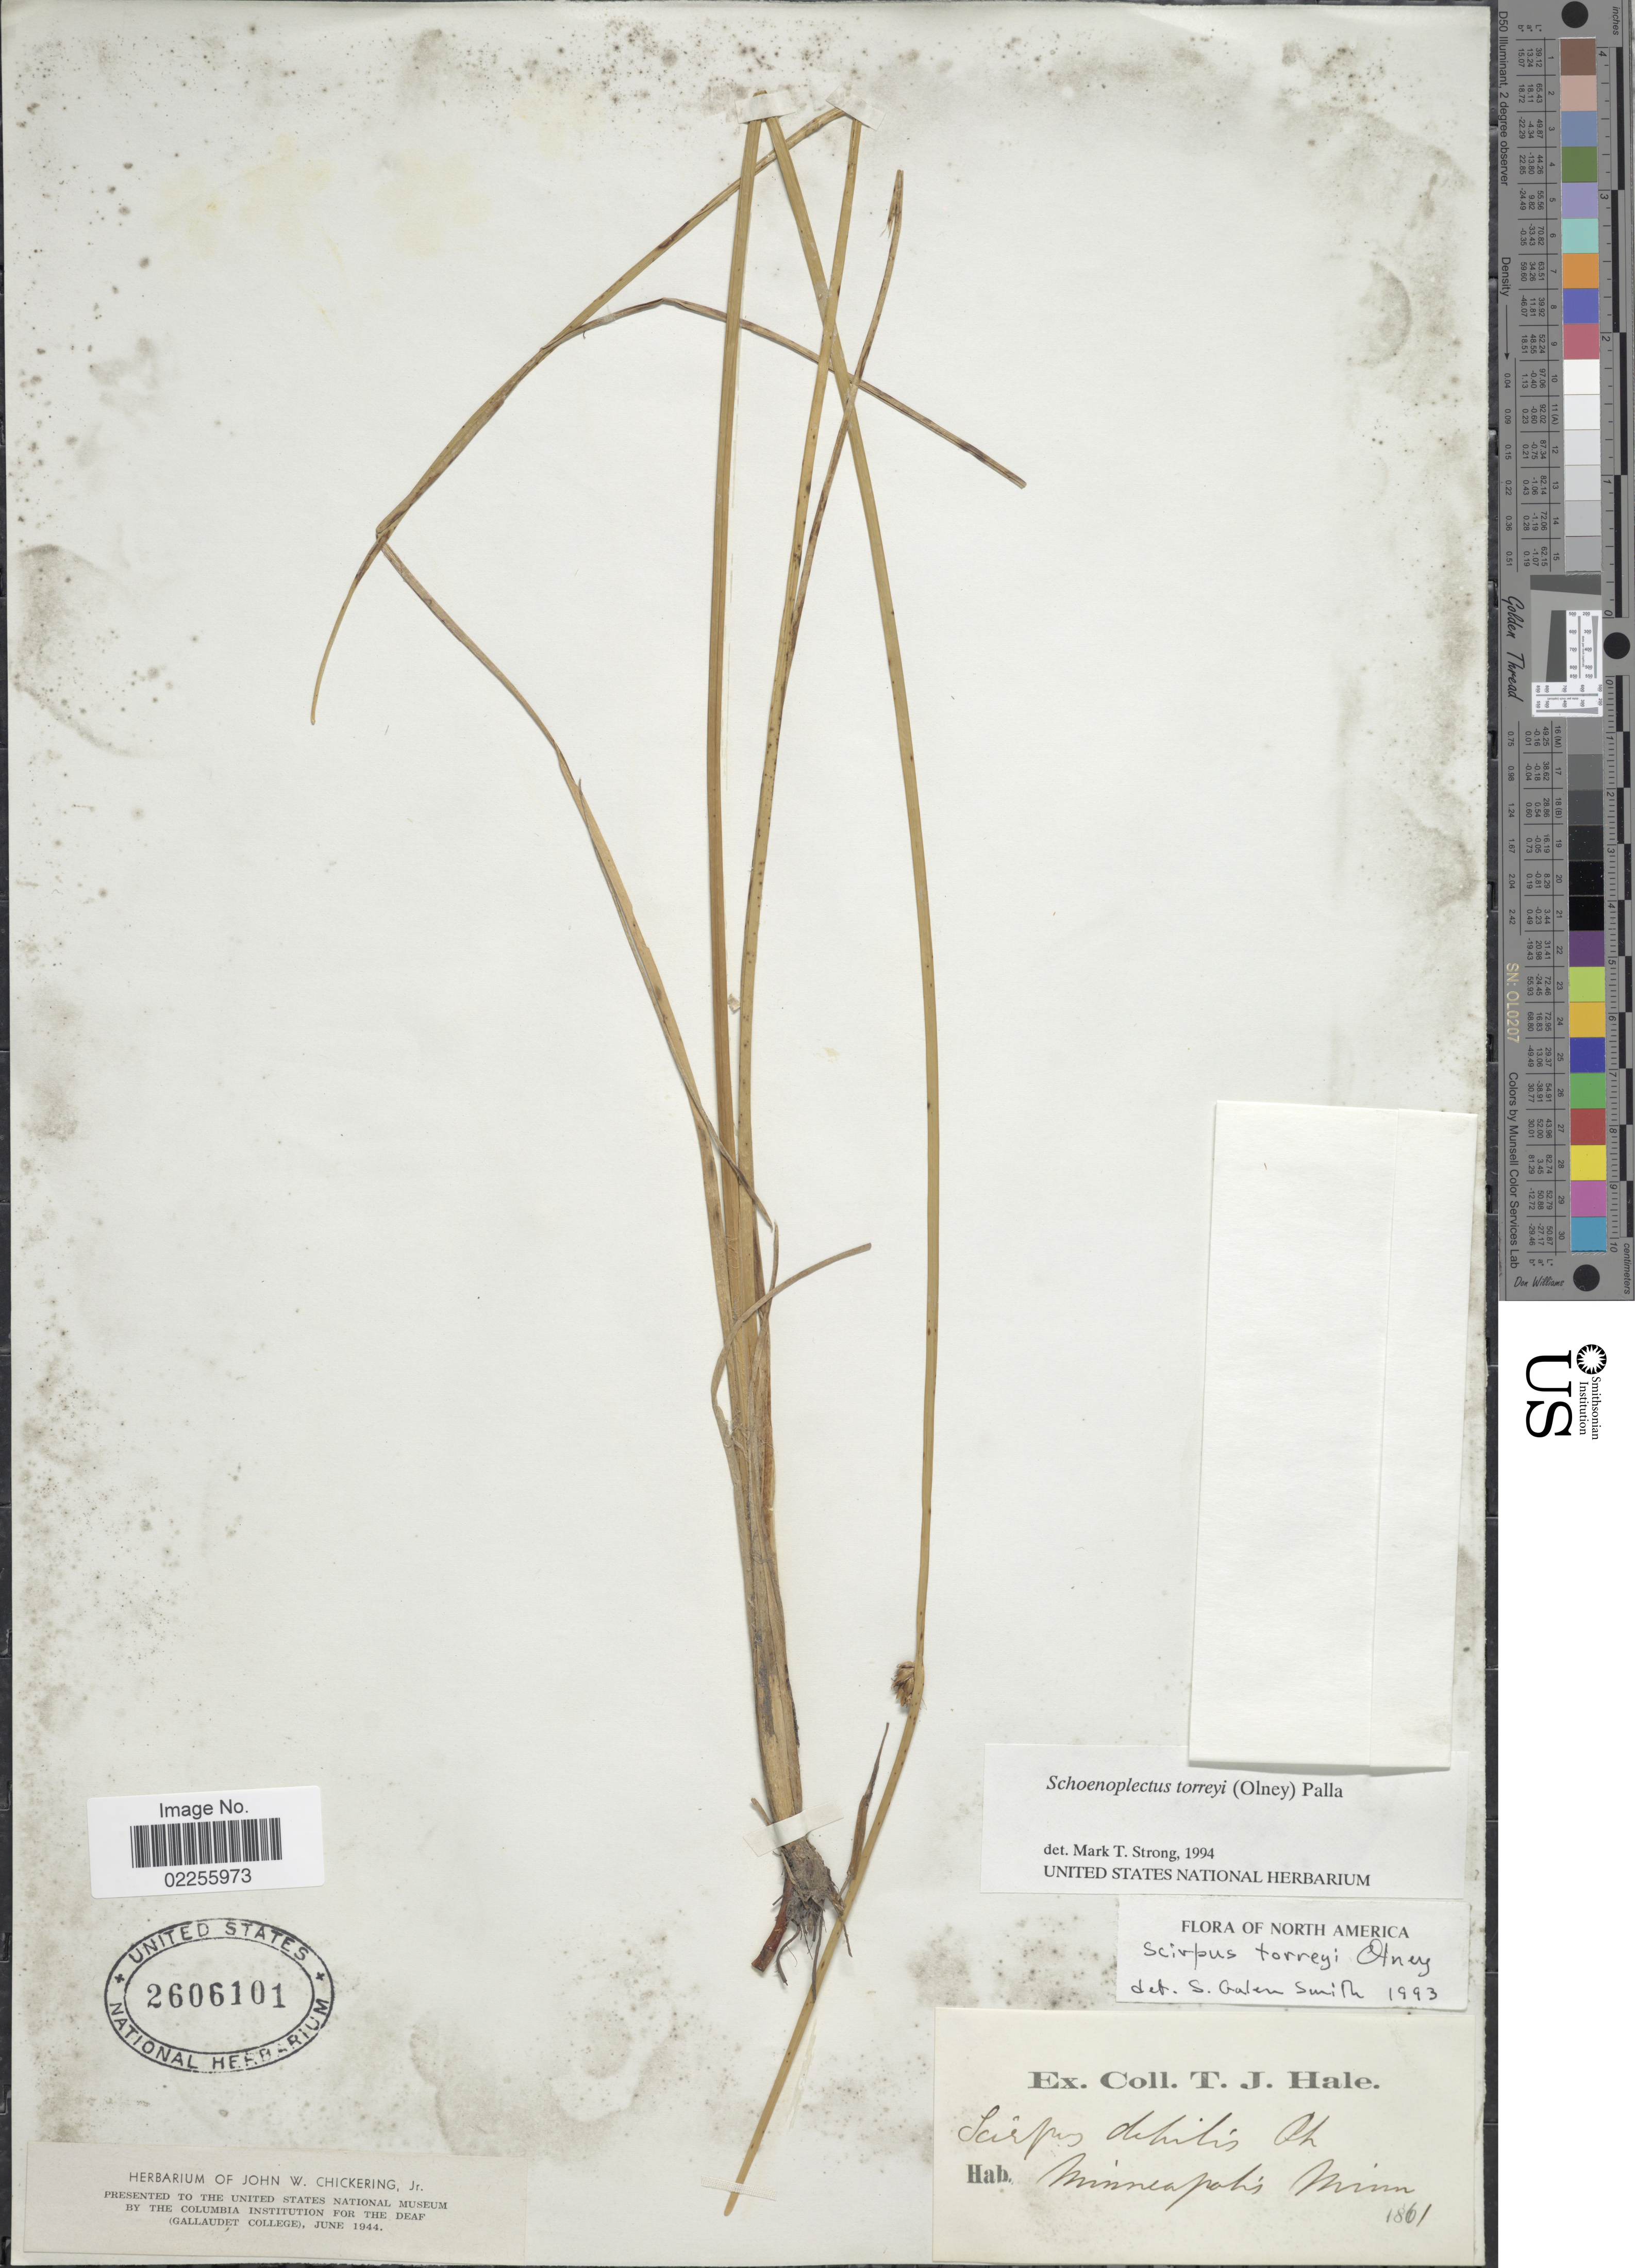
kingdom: Plantae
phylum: Tracheophyta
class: Liliopsida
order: Poales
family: Cyperaceae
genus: Schoenoplectus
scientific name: Schoenoplectus torreyi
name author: (Olney) Palla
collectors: T. Hale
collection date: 1861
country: United States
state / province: Minnesota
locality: Minneapolis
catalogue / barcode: US 2606101